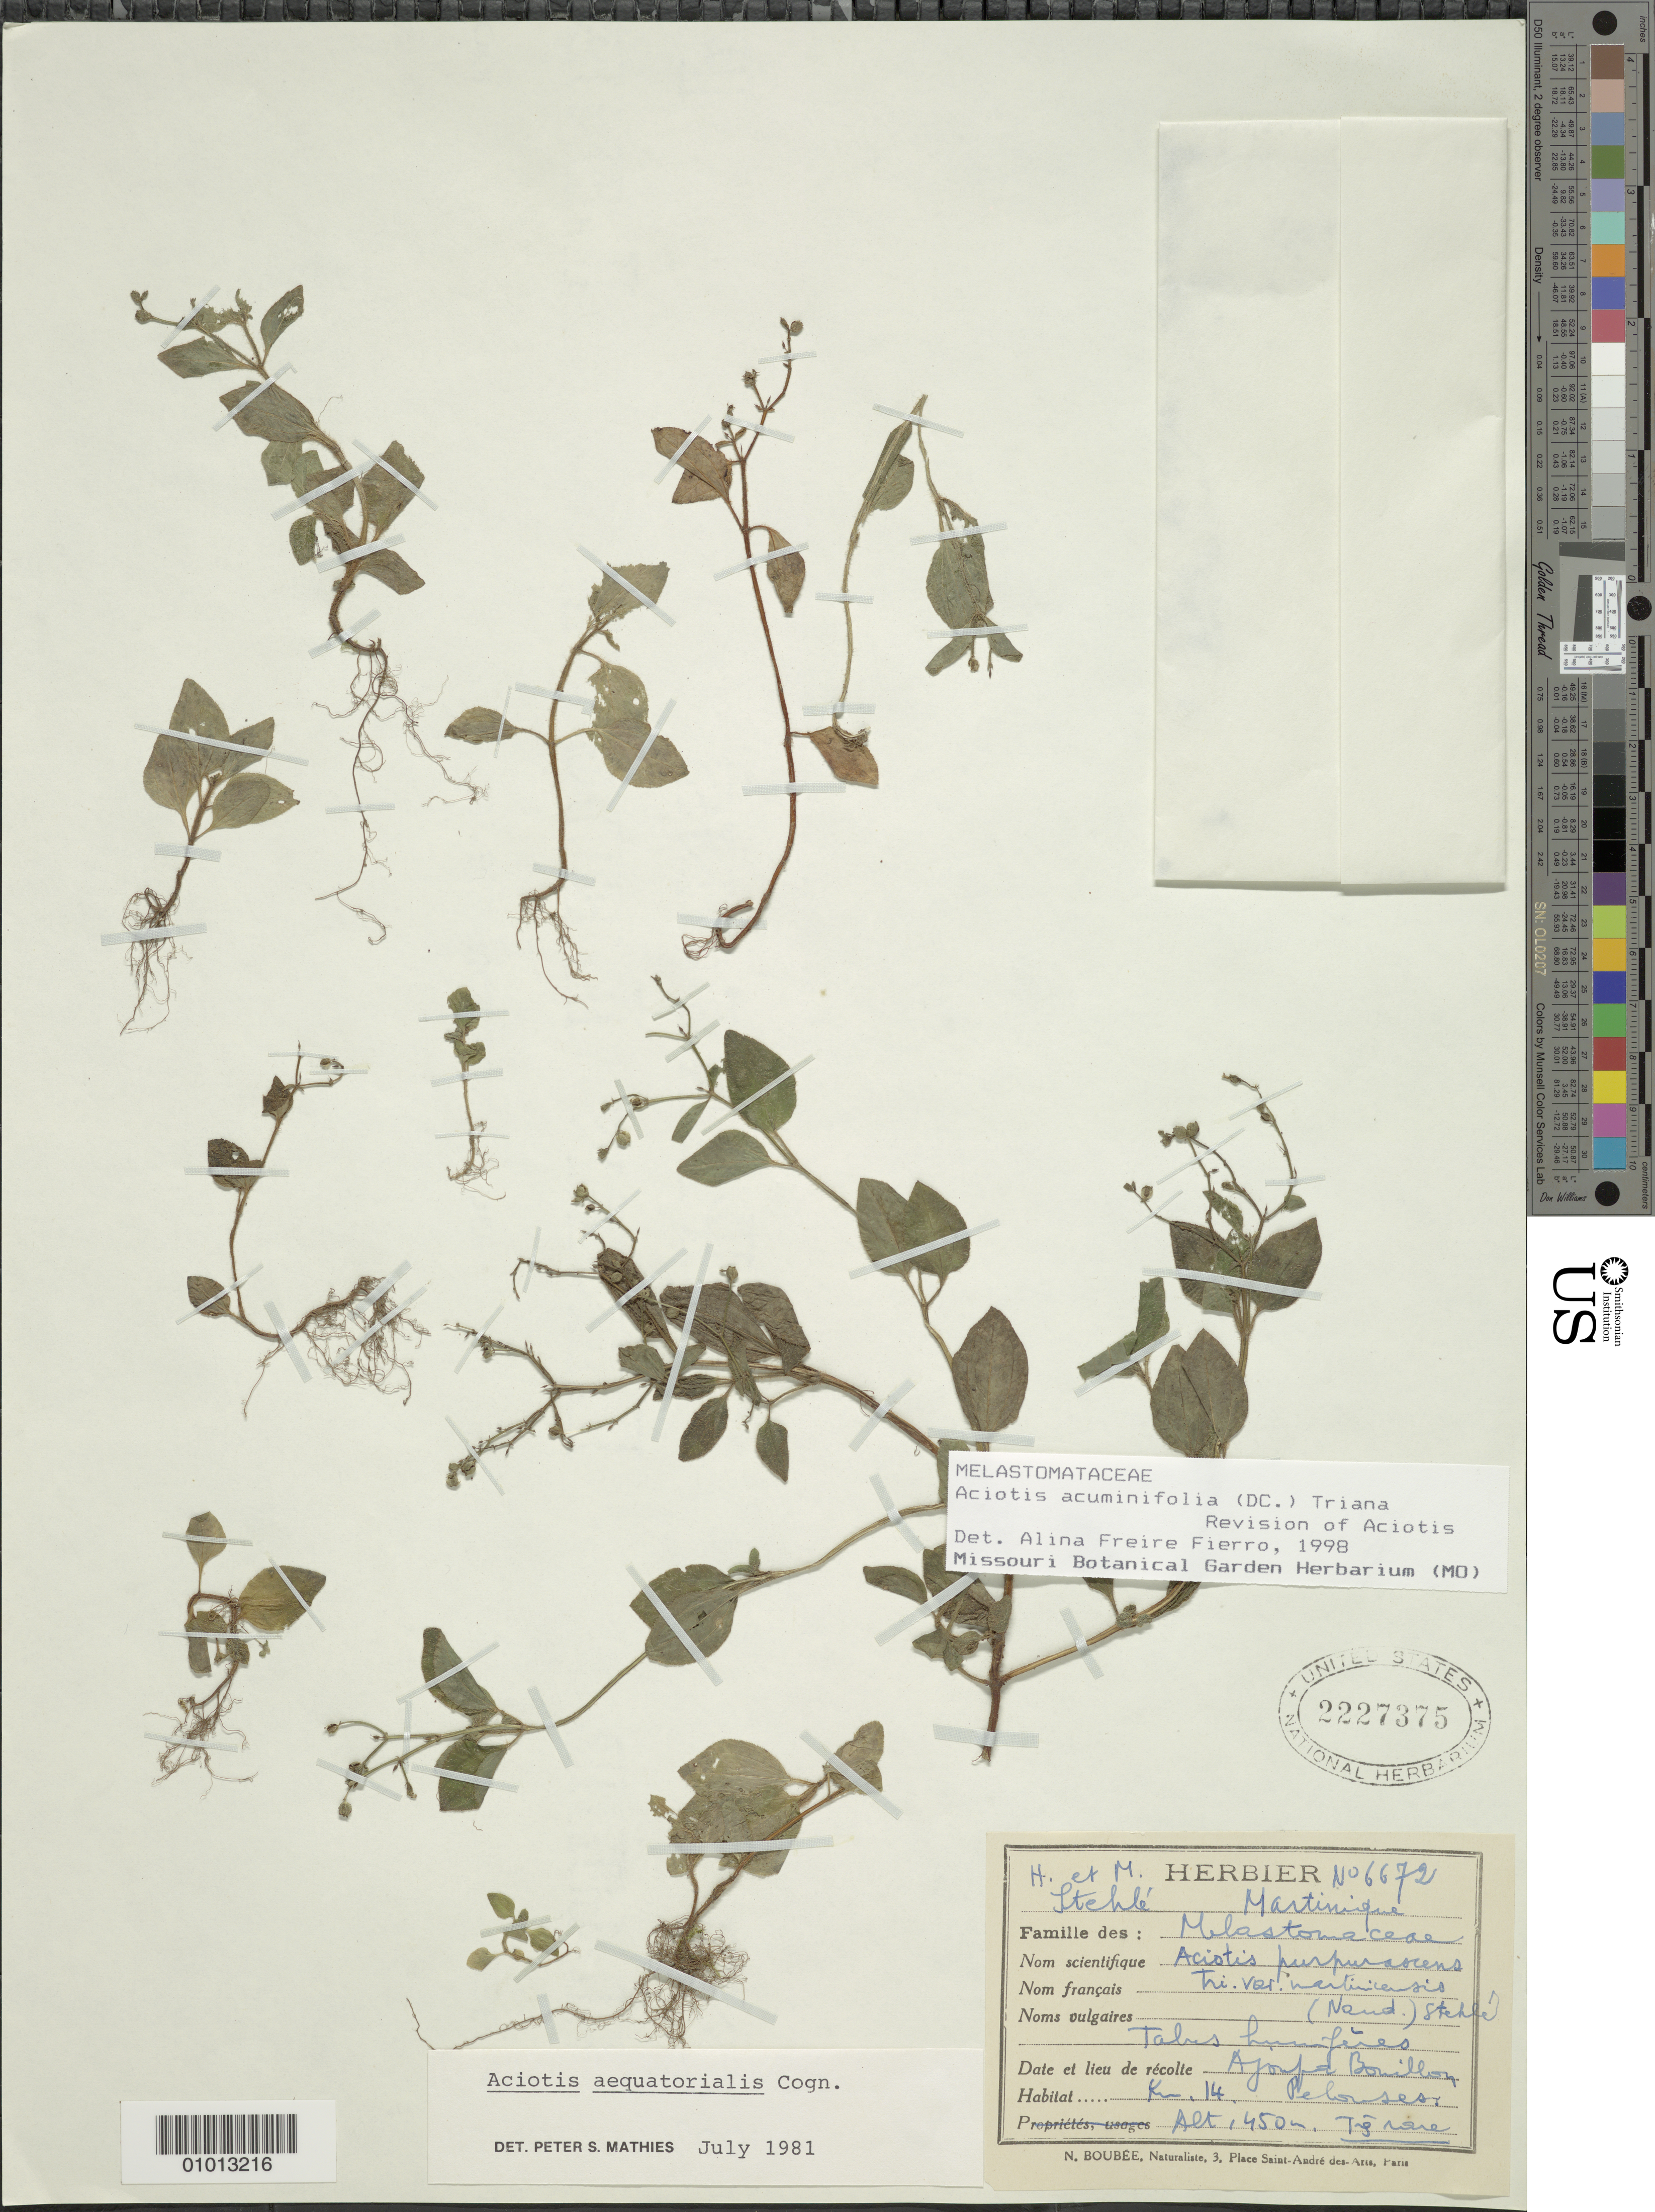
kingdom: Plantae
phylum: Tracheophyta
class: Magnoliopsida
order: Myrtales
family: Melastomataceae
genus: Aciotis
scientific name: Aciotis acuminifolia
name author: (Mart. ex DC.) Triana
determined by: Freire-Fierro, A.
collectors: H. Stehlé & M. Stehlé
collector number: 6672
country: Martinique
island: Martinique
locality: Ajoupa Bouillon, km 14 Pelouses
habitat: Talus humiféres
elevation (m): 450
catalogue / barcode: US 2227375